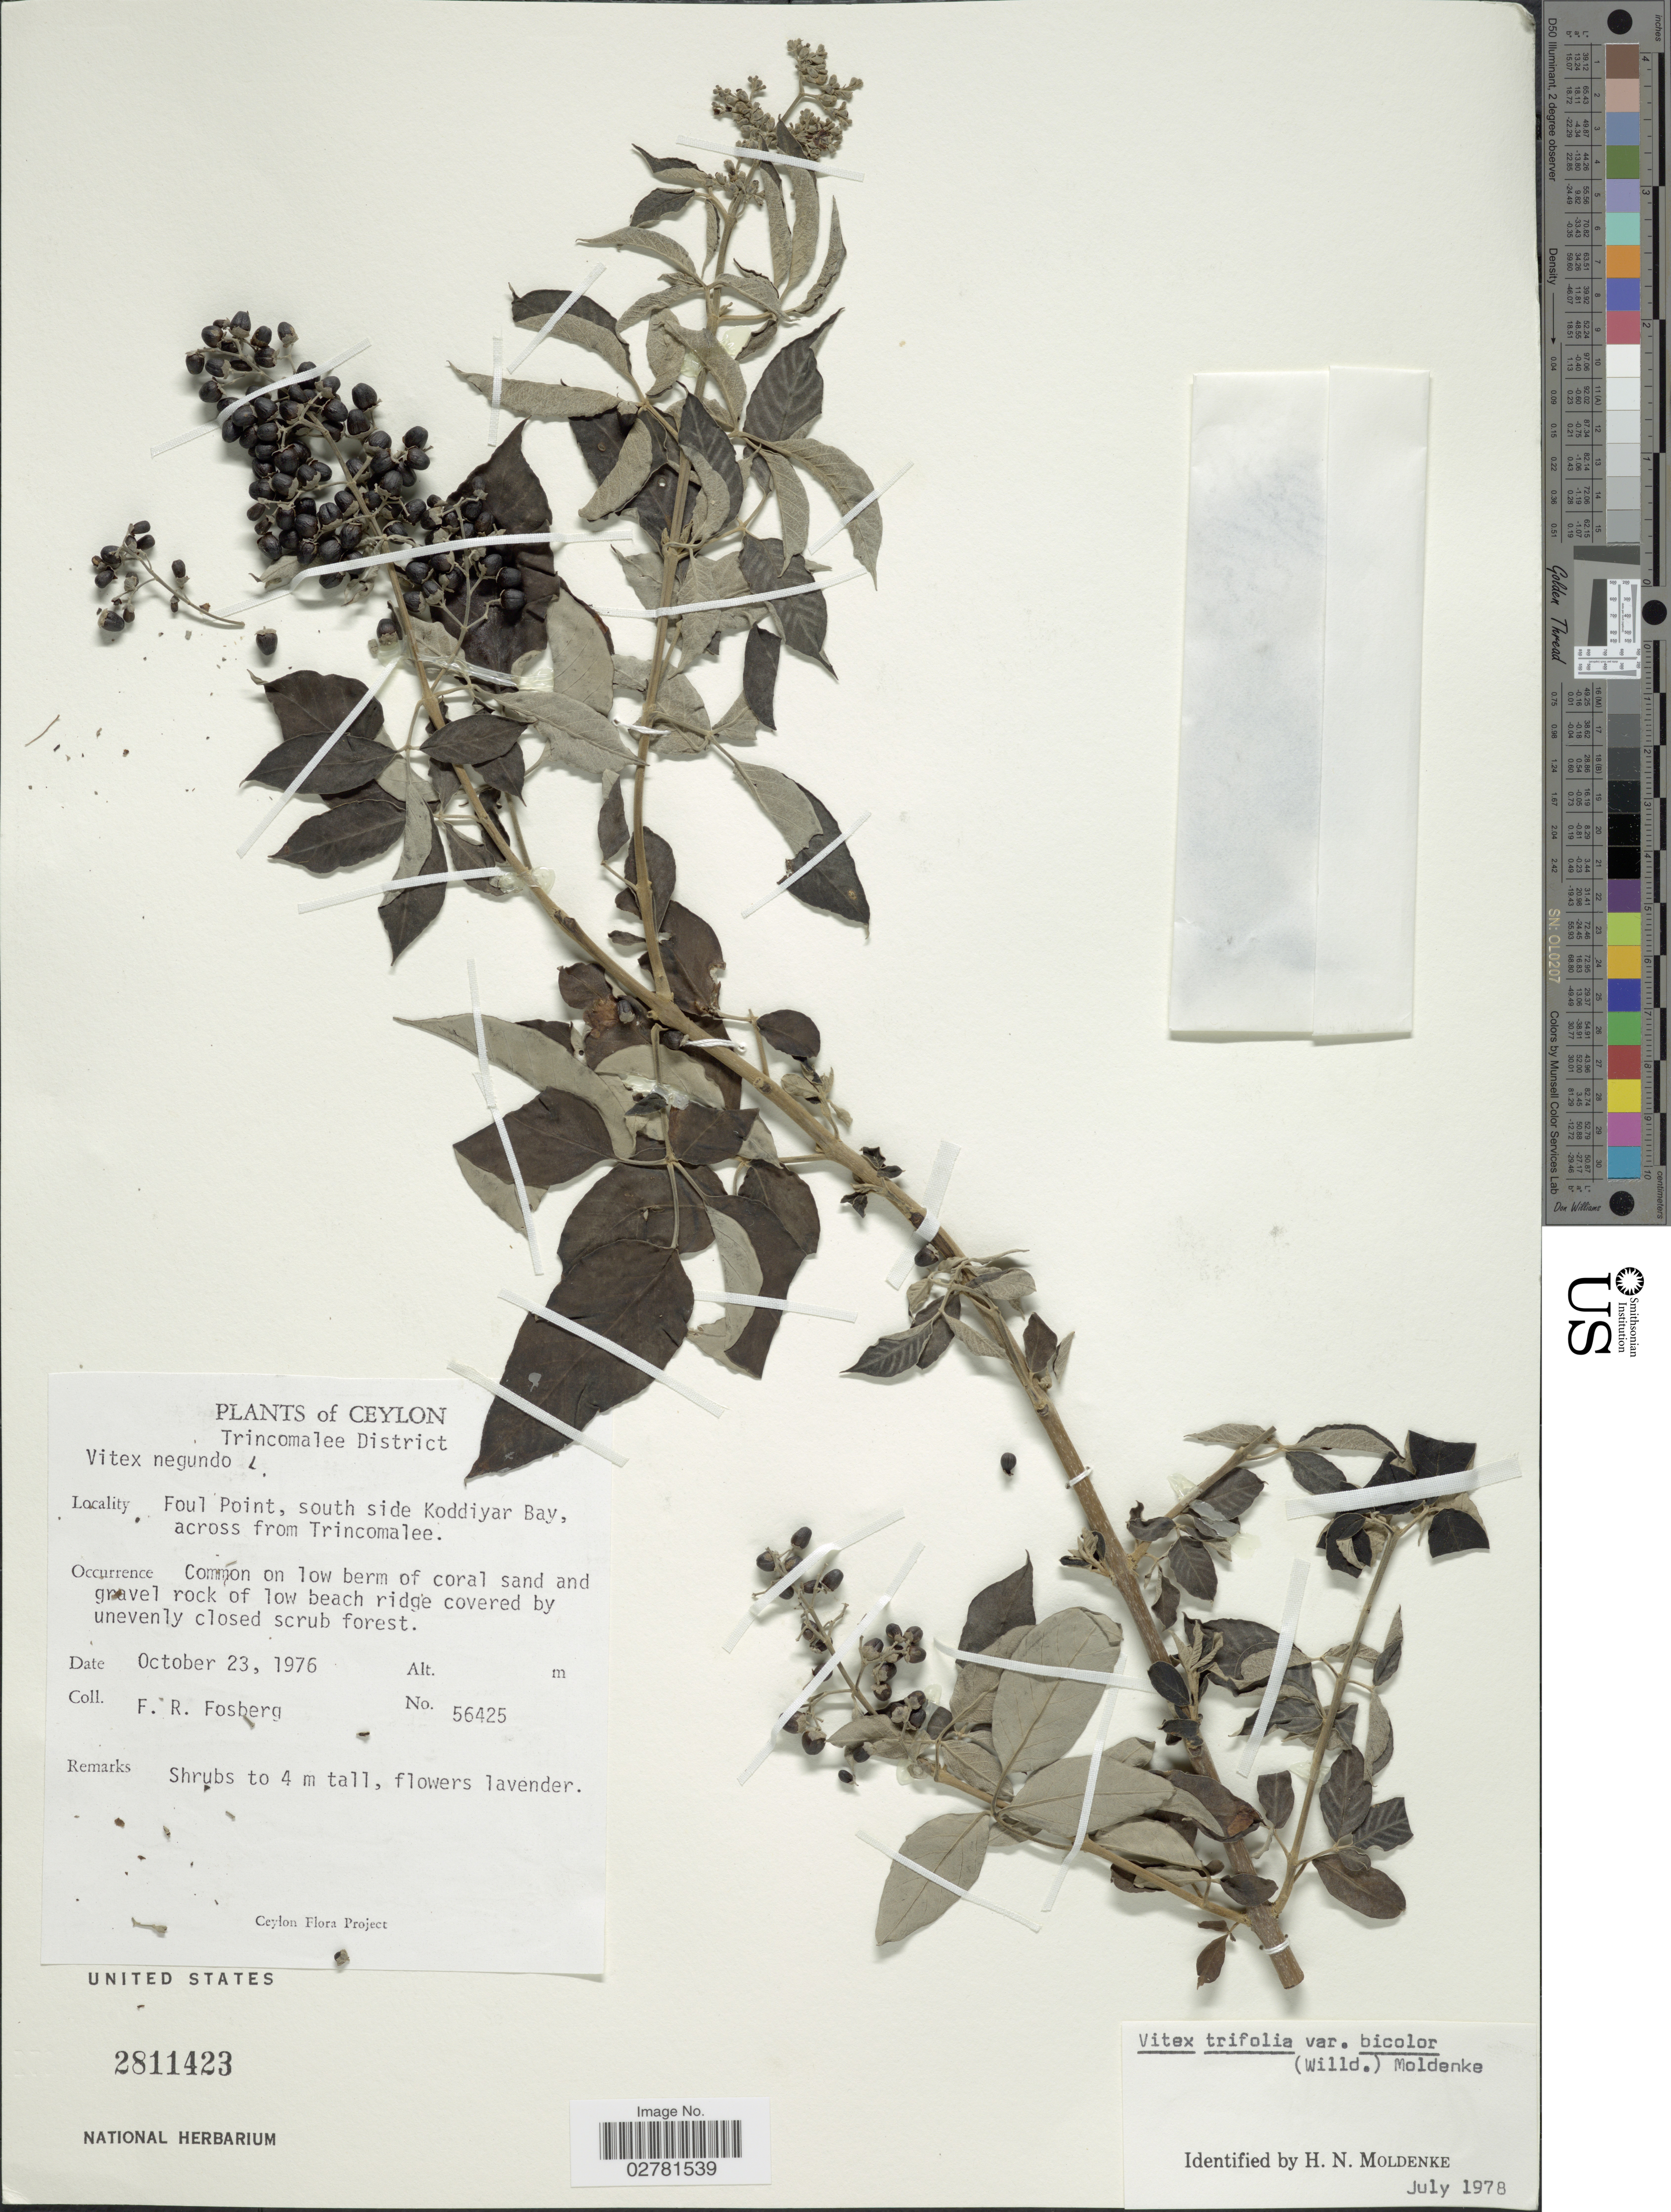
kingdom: Plantae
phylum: Tracheophyta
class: Magnoliopsida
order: Lamiales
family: Lamiaceae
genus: Vitex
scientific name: Vitex trifolia var. bicolor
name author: (Willd.) Moldenke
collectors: F. R. Fosberg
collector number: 56425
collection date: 1976-10-23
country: Sri Lanka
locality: Ceylon. Trincomalee District. Foul Point, south side Koddiyar Bay, across from Trincomalee.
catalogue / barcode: US 2811423